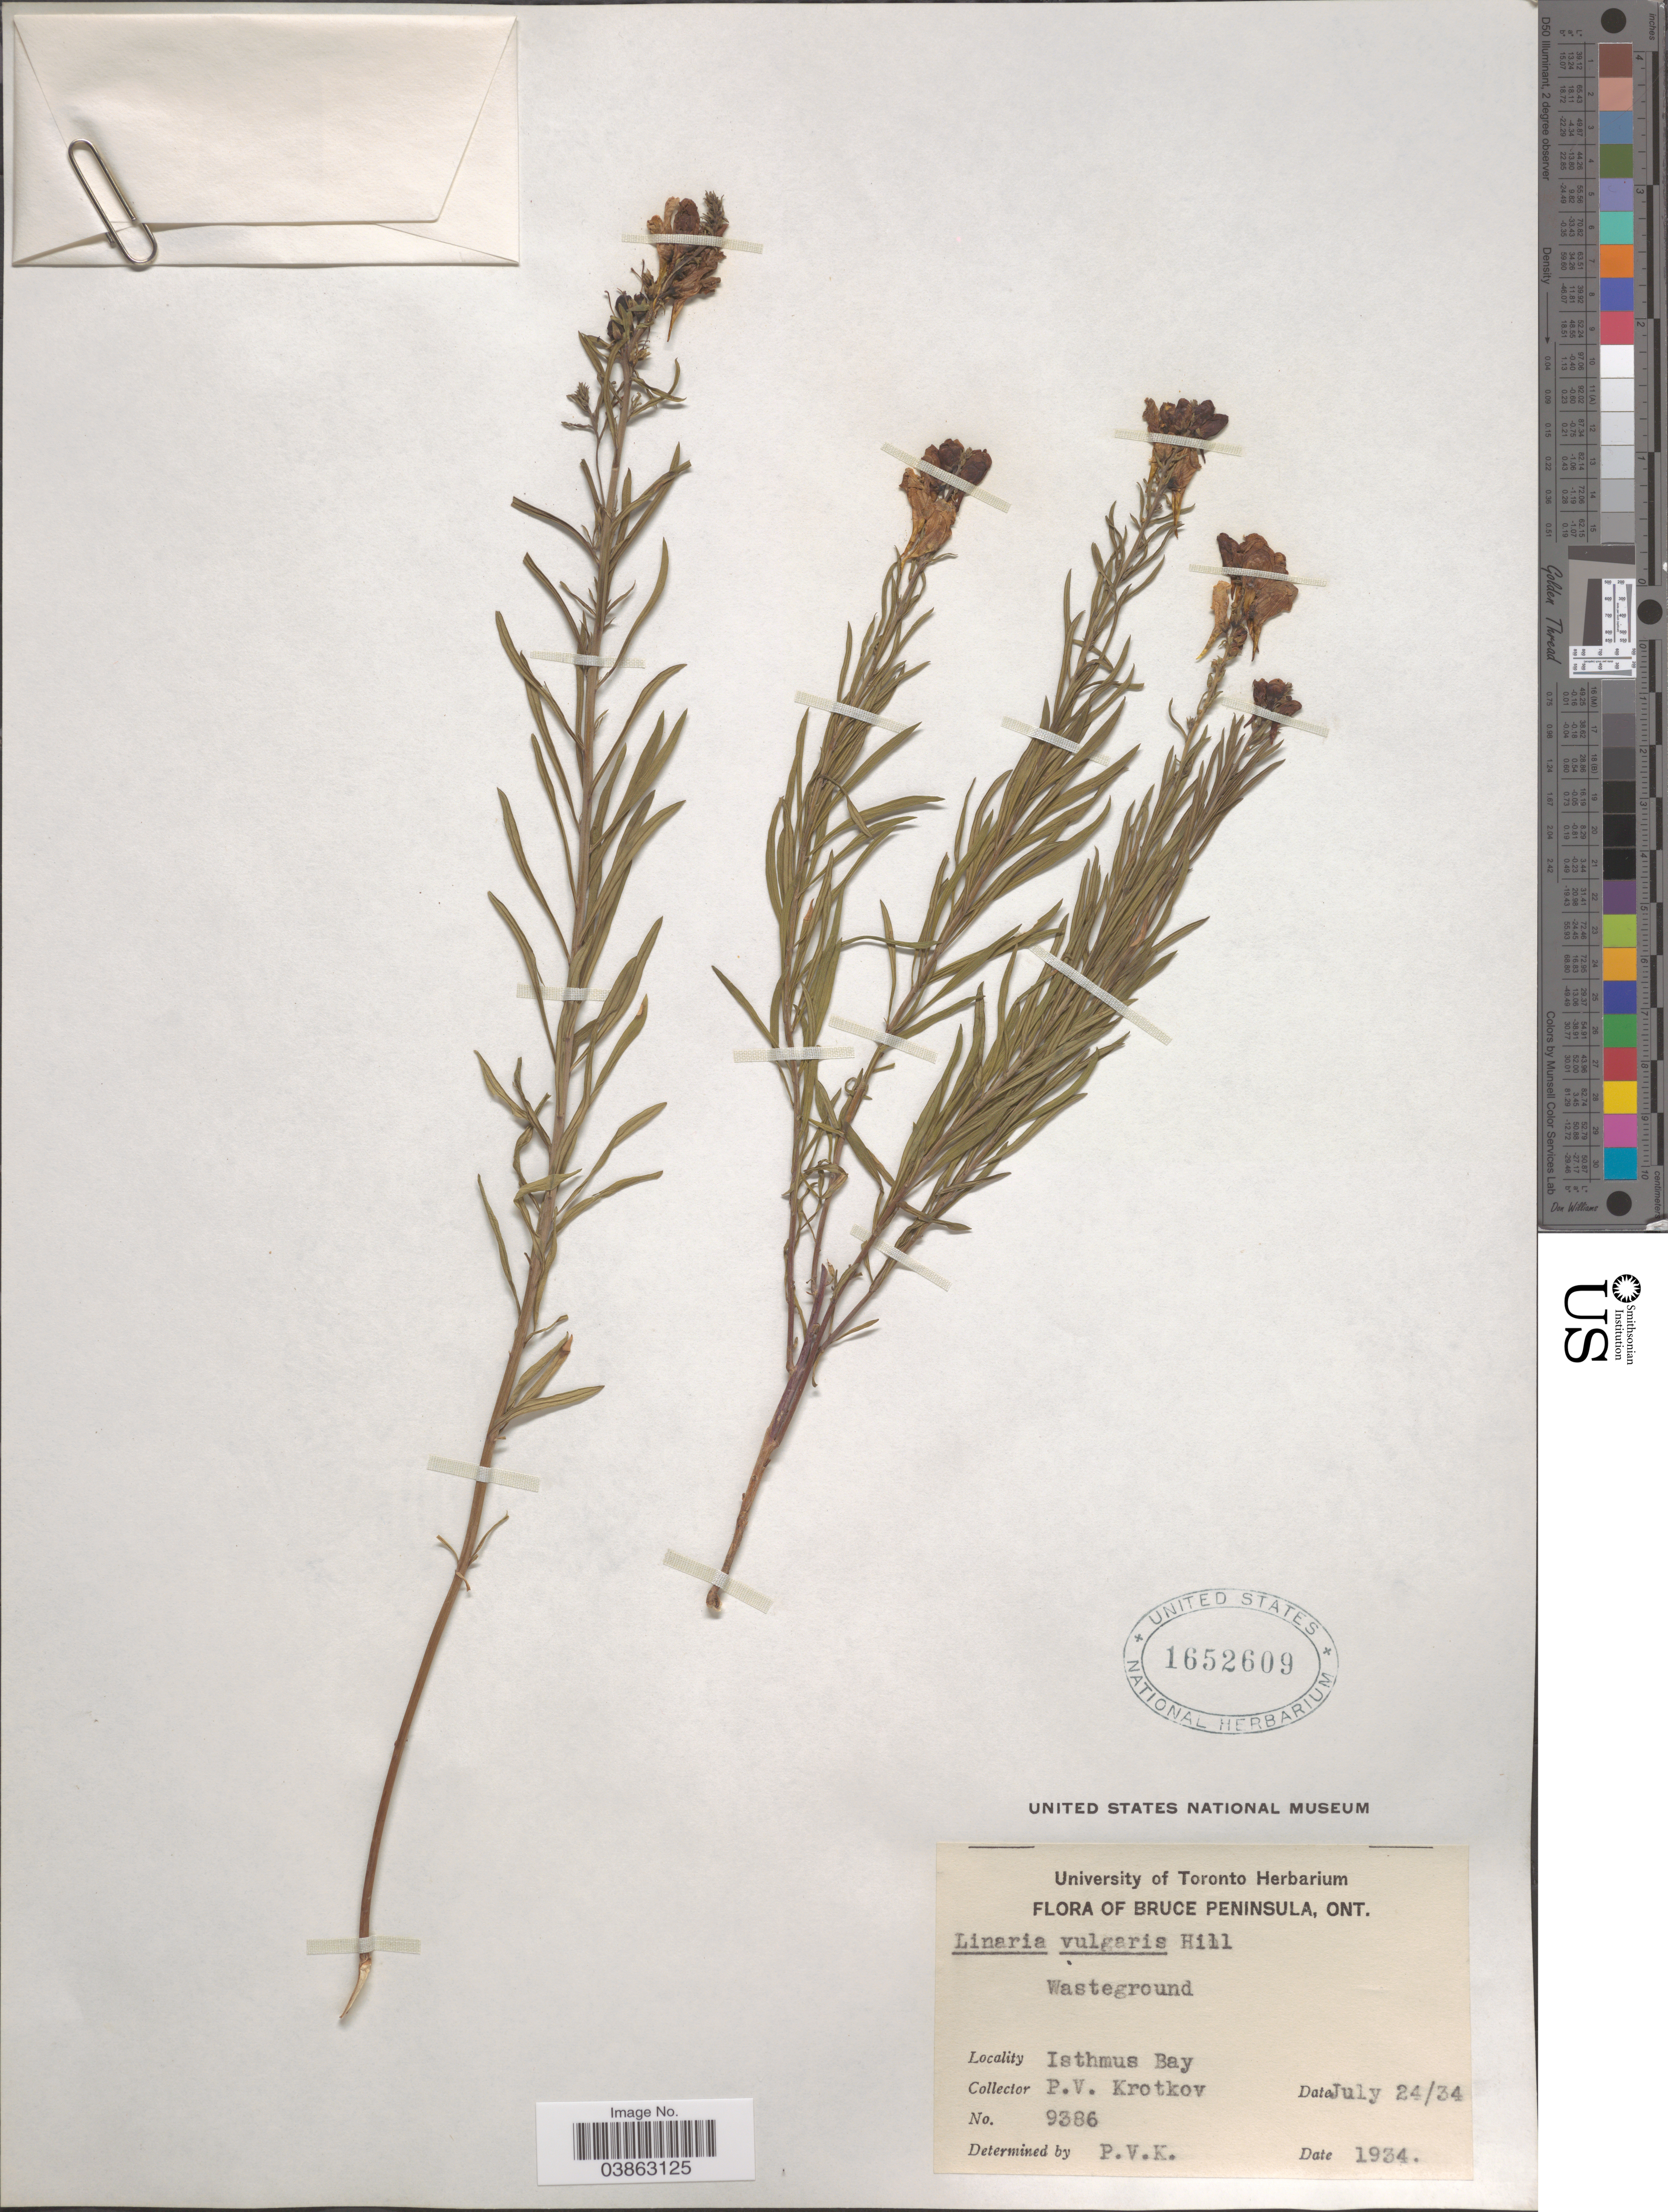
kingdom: Plantae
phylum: Tracheophyta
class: Magnoliopsida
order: Lamiales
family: Plantaginaceae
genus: Linaria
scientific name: Linaria vulgaris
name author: Mill.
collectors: P. V. Krotkov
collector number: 9386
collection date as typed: Transcribed d/m/y: 24/7/34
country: Canada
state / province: Ontario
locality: Bruce Peninsula. Isthmus Bay.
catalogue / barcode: US 1652609